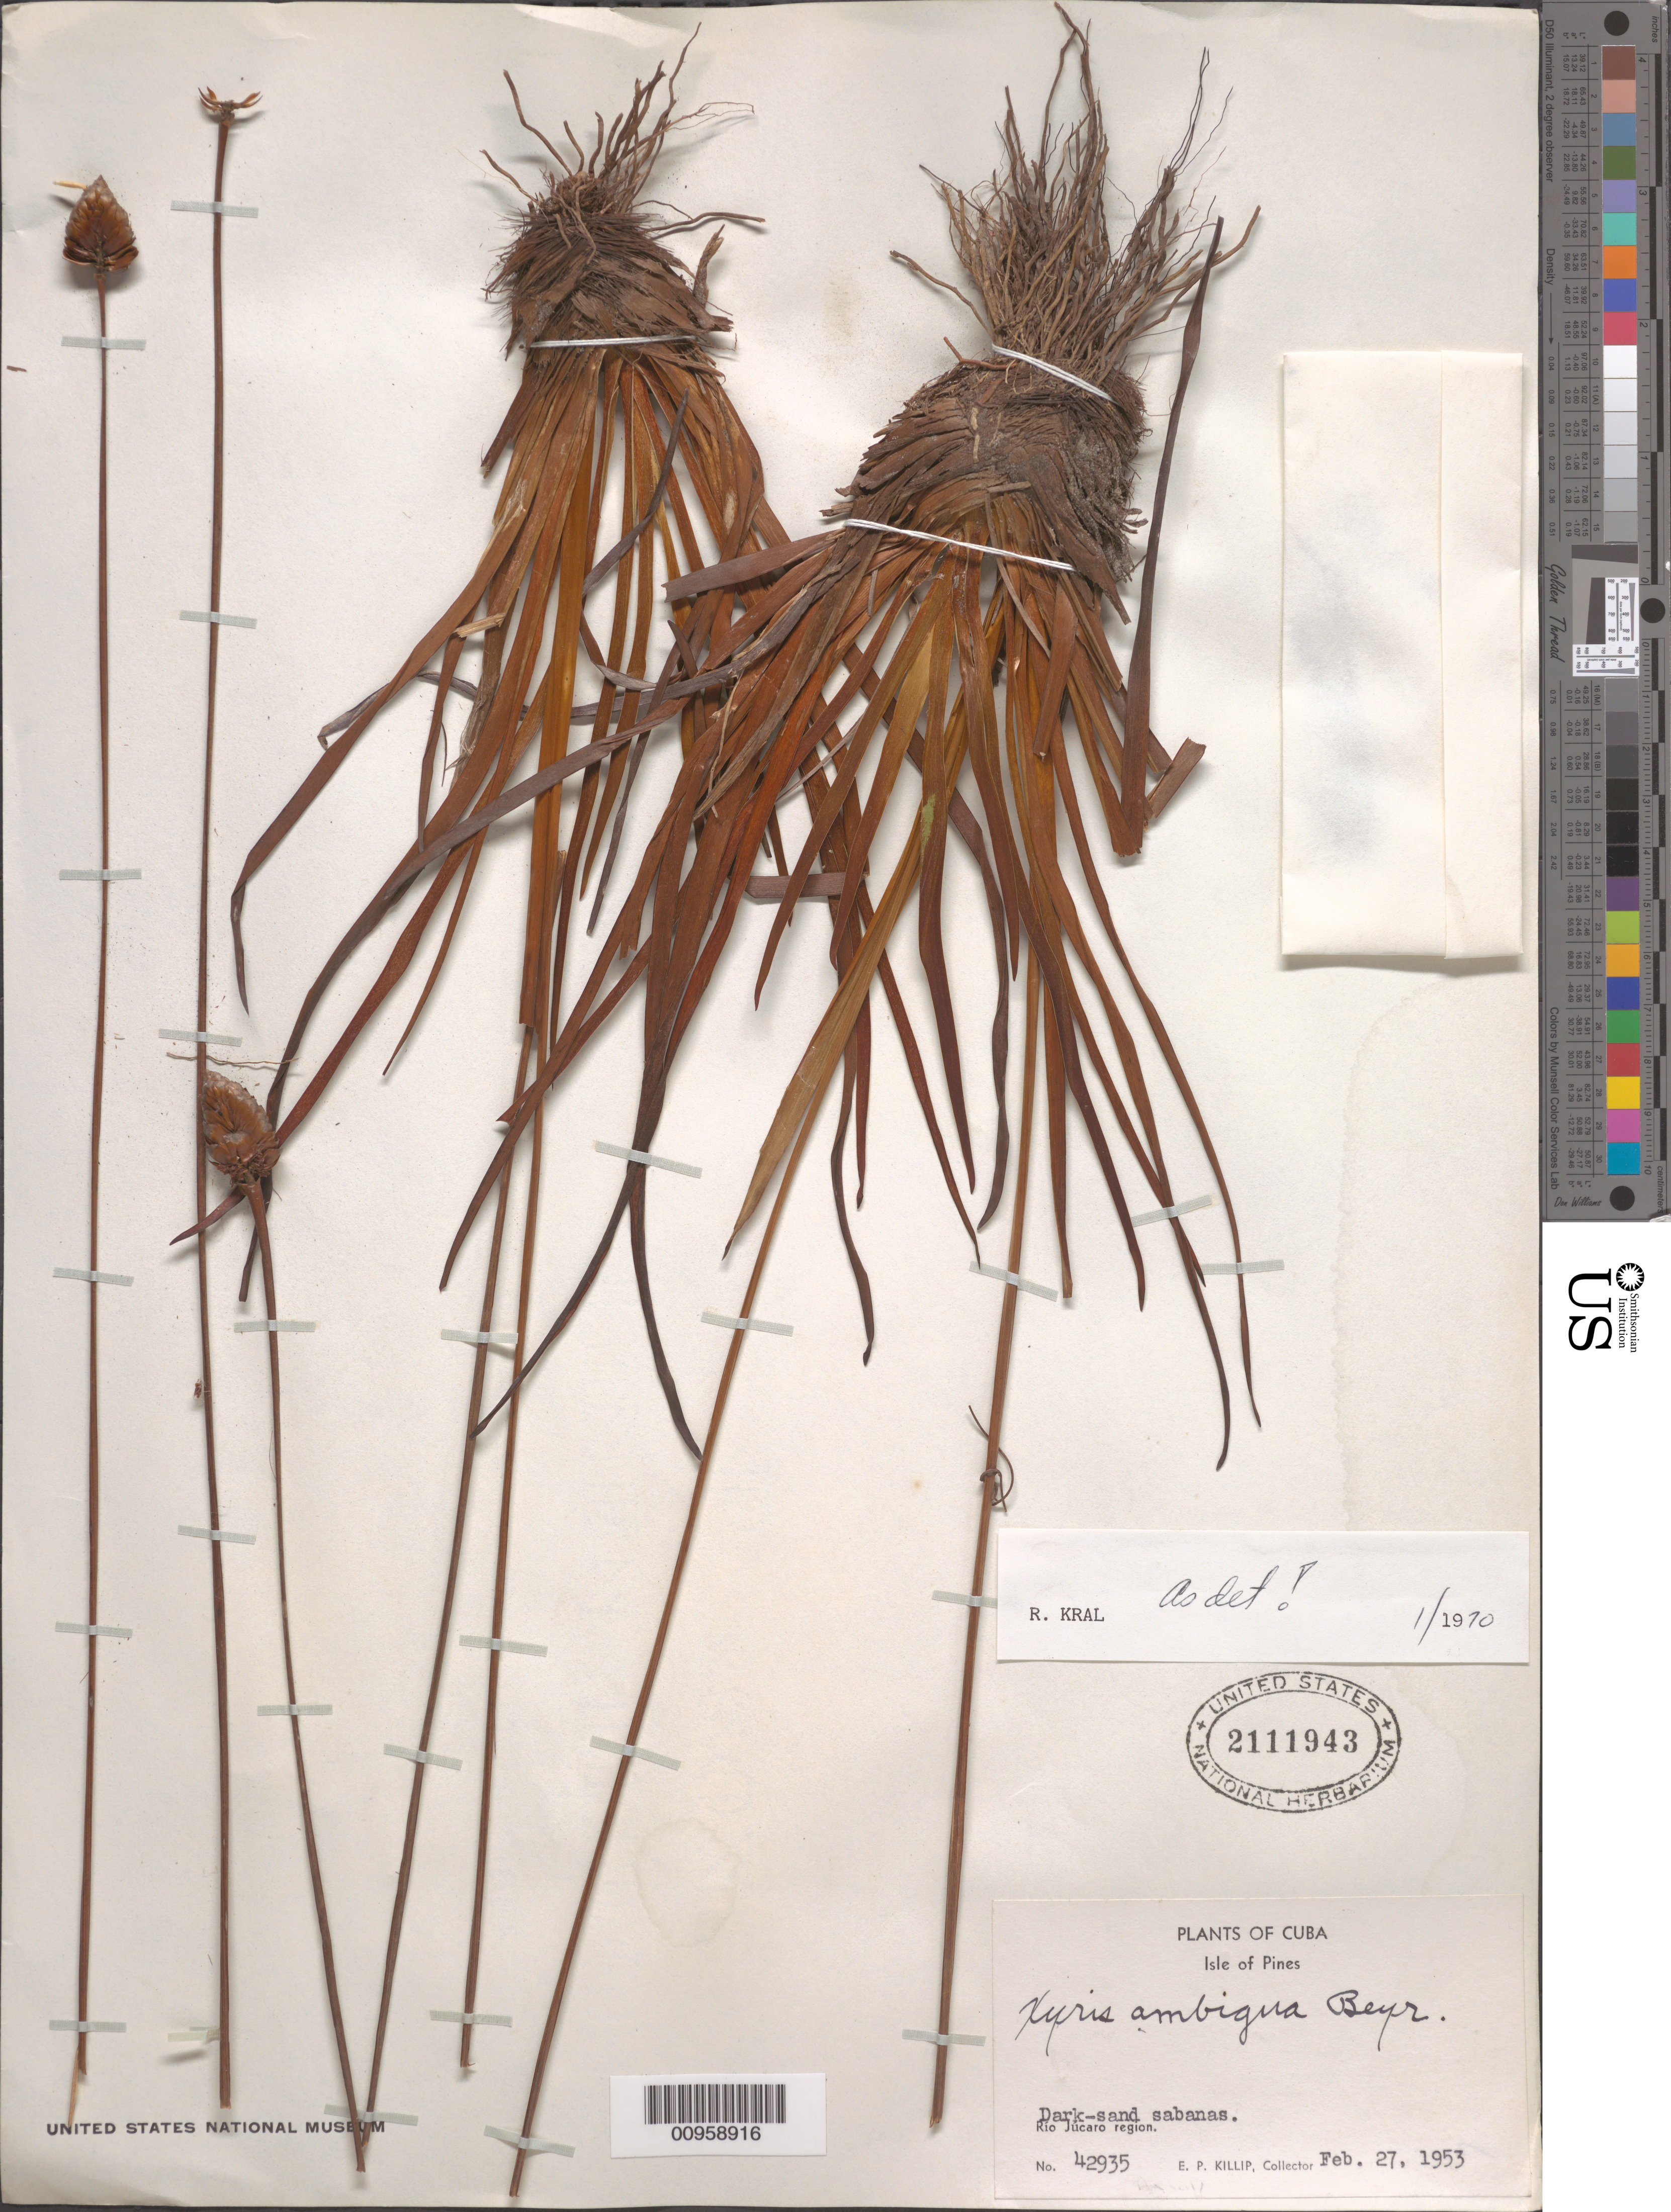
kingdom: Plantae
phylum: Tracheophyta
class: Liliopsida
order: Poales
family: Xyridaceae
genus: Xyris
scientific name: Xyris ambigua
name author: Beyr. ex Kunth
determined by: Kral, Robert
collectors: E. P. Killip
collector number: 42935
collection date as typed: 27 Feb 1953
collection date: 1953-02-27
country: Cuba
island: Isla de la Juventud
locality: Rio Jucaro region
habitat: Dark-sand sabanas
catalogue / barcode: US 2111943